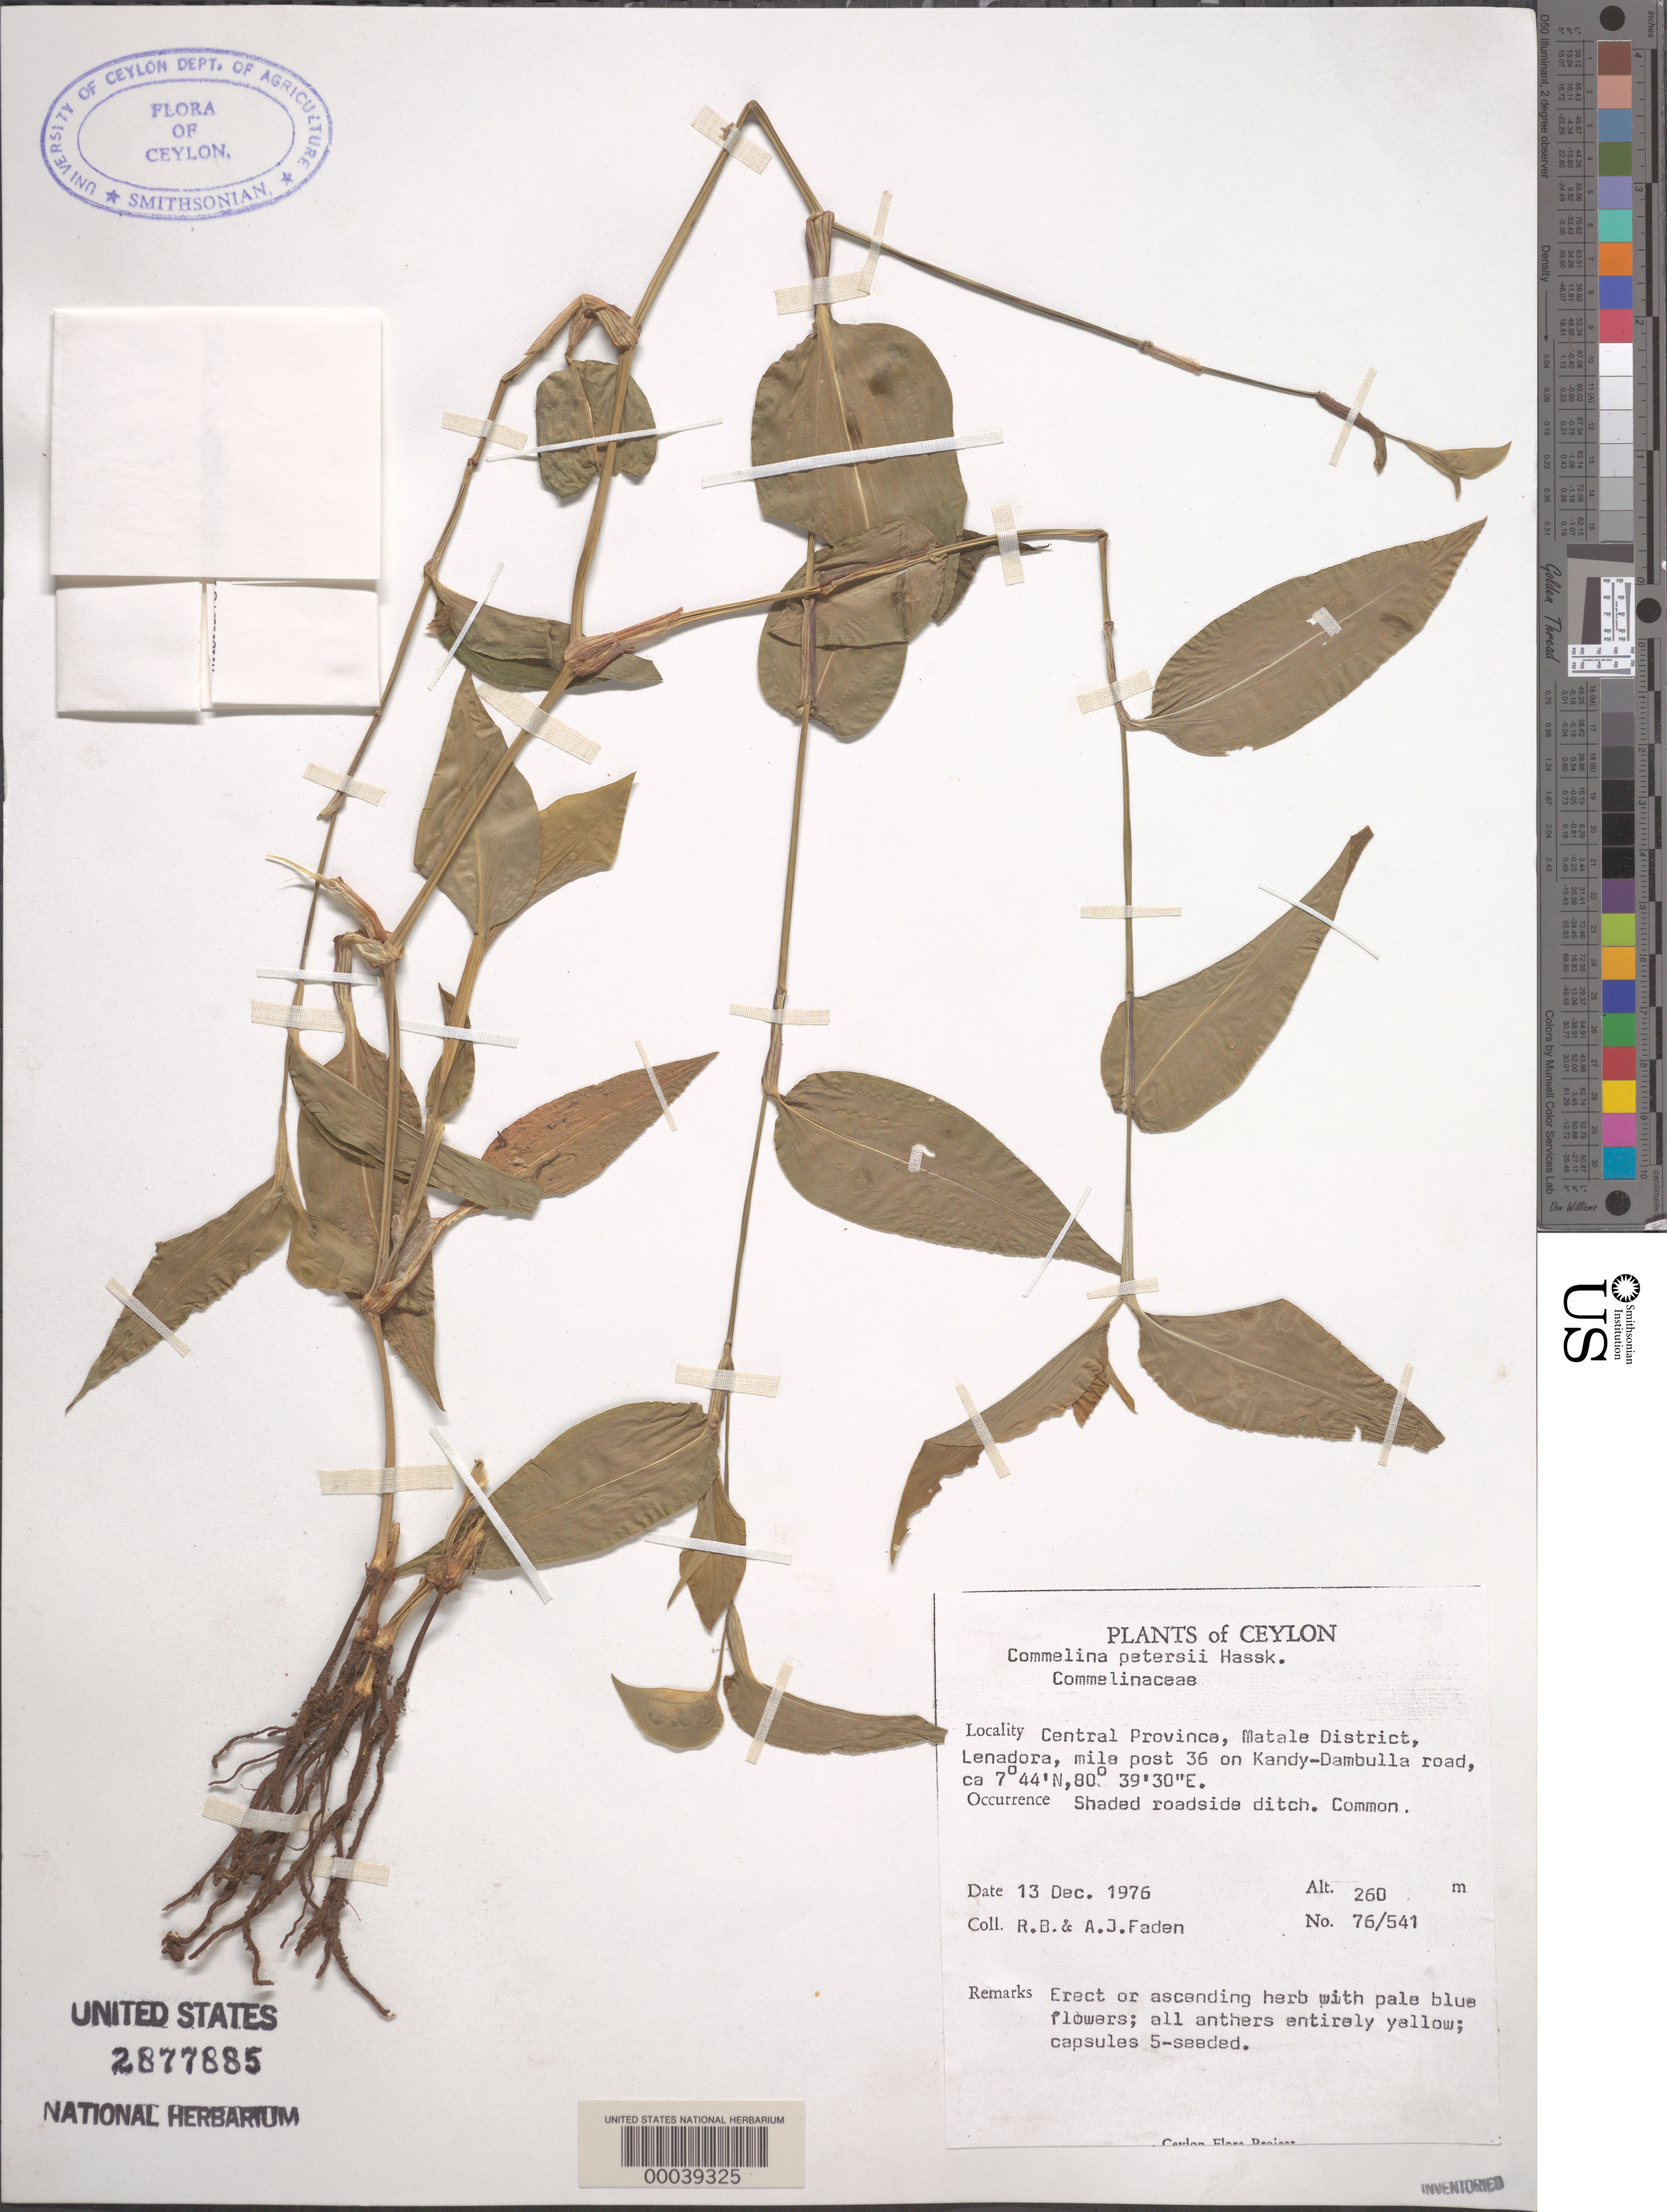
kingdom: Plantae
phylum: Tracheophyta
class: Liliopsida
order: Commelinales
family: Commelinaceae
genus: Commelina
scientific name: Commelina petersii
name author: Hassk.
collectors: R. B. Faden & A. J. Faden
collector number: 76/541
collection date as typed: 13 Dec 1976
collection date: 1976-12-13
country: Sri Lanka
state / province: Central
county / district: Matale Dist.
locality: Lenadora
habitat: Shaded, roadside ditch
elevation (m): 260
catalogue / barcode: US 2877885